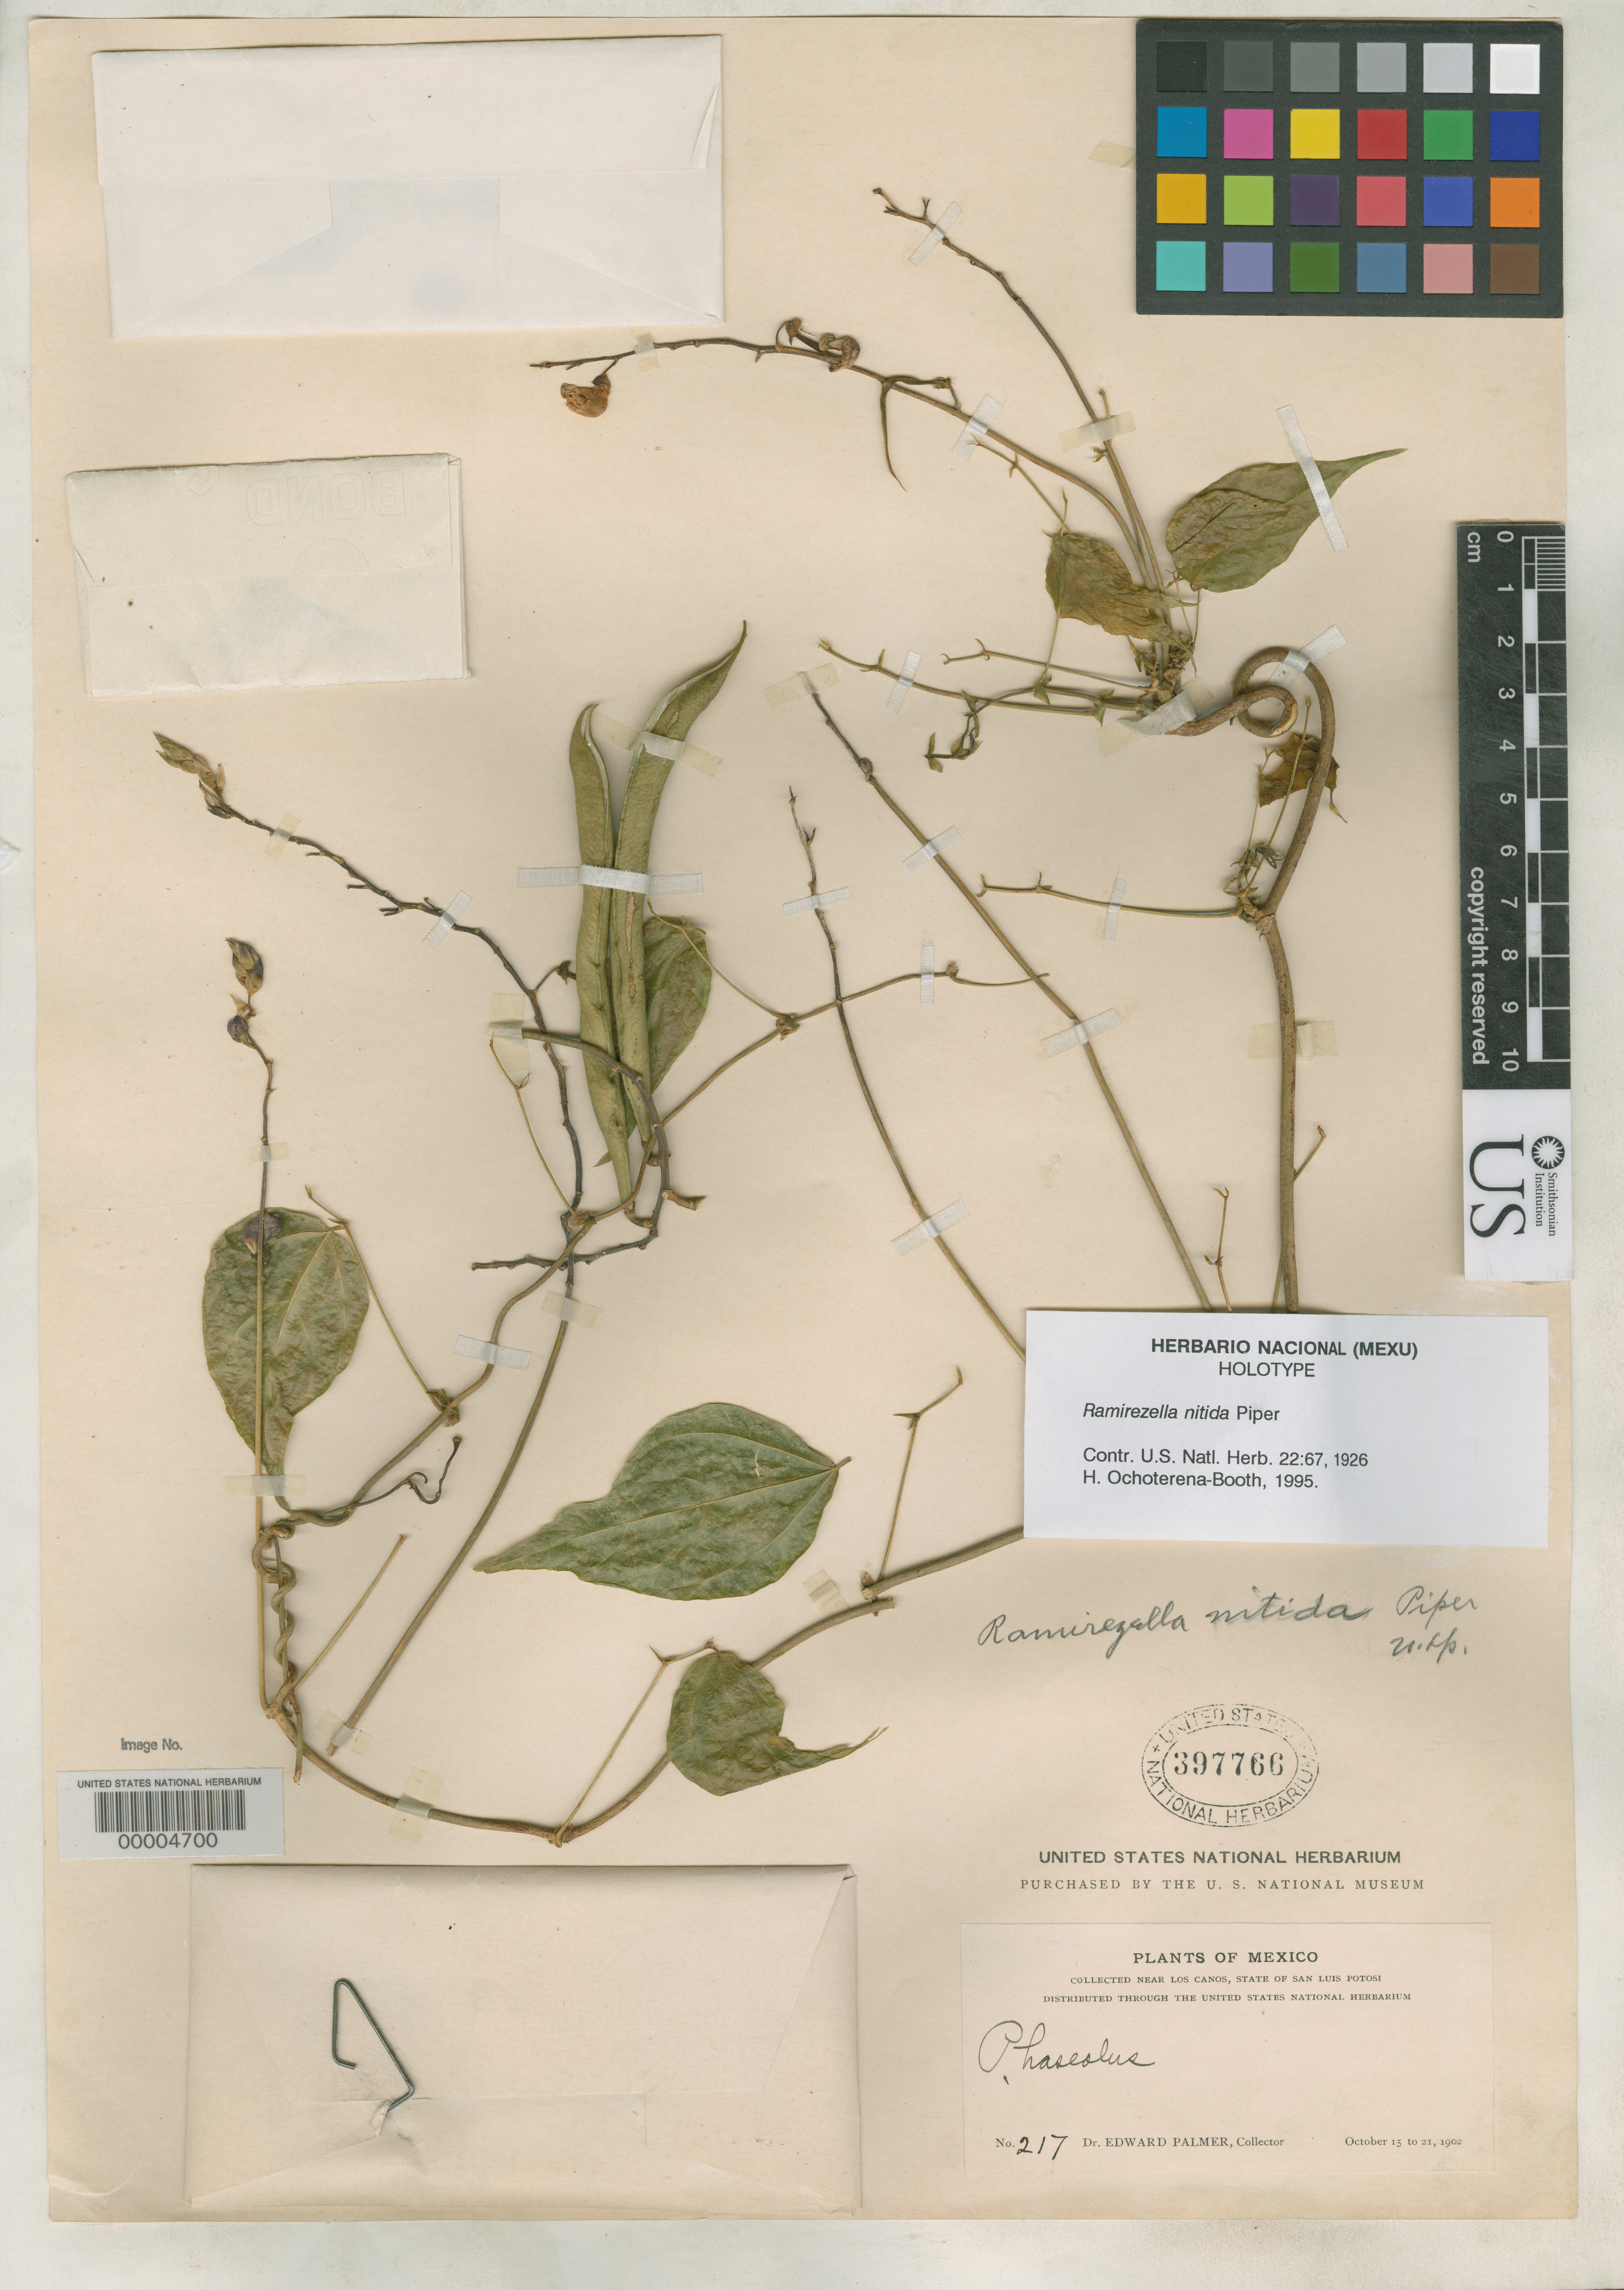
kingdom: Plantae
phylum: Tracheophyta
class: Magnoliopsida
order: Fabales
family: Fabaceae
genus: Ramirezella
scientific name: Ramirezella nitida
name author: Piper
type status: Holotype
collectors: E. Palmer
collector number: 217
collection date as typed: Oct 1902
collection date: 1902-10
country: Mexico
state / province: San Luis Potosi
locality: Near Los Canos.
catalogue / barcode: US 397766